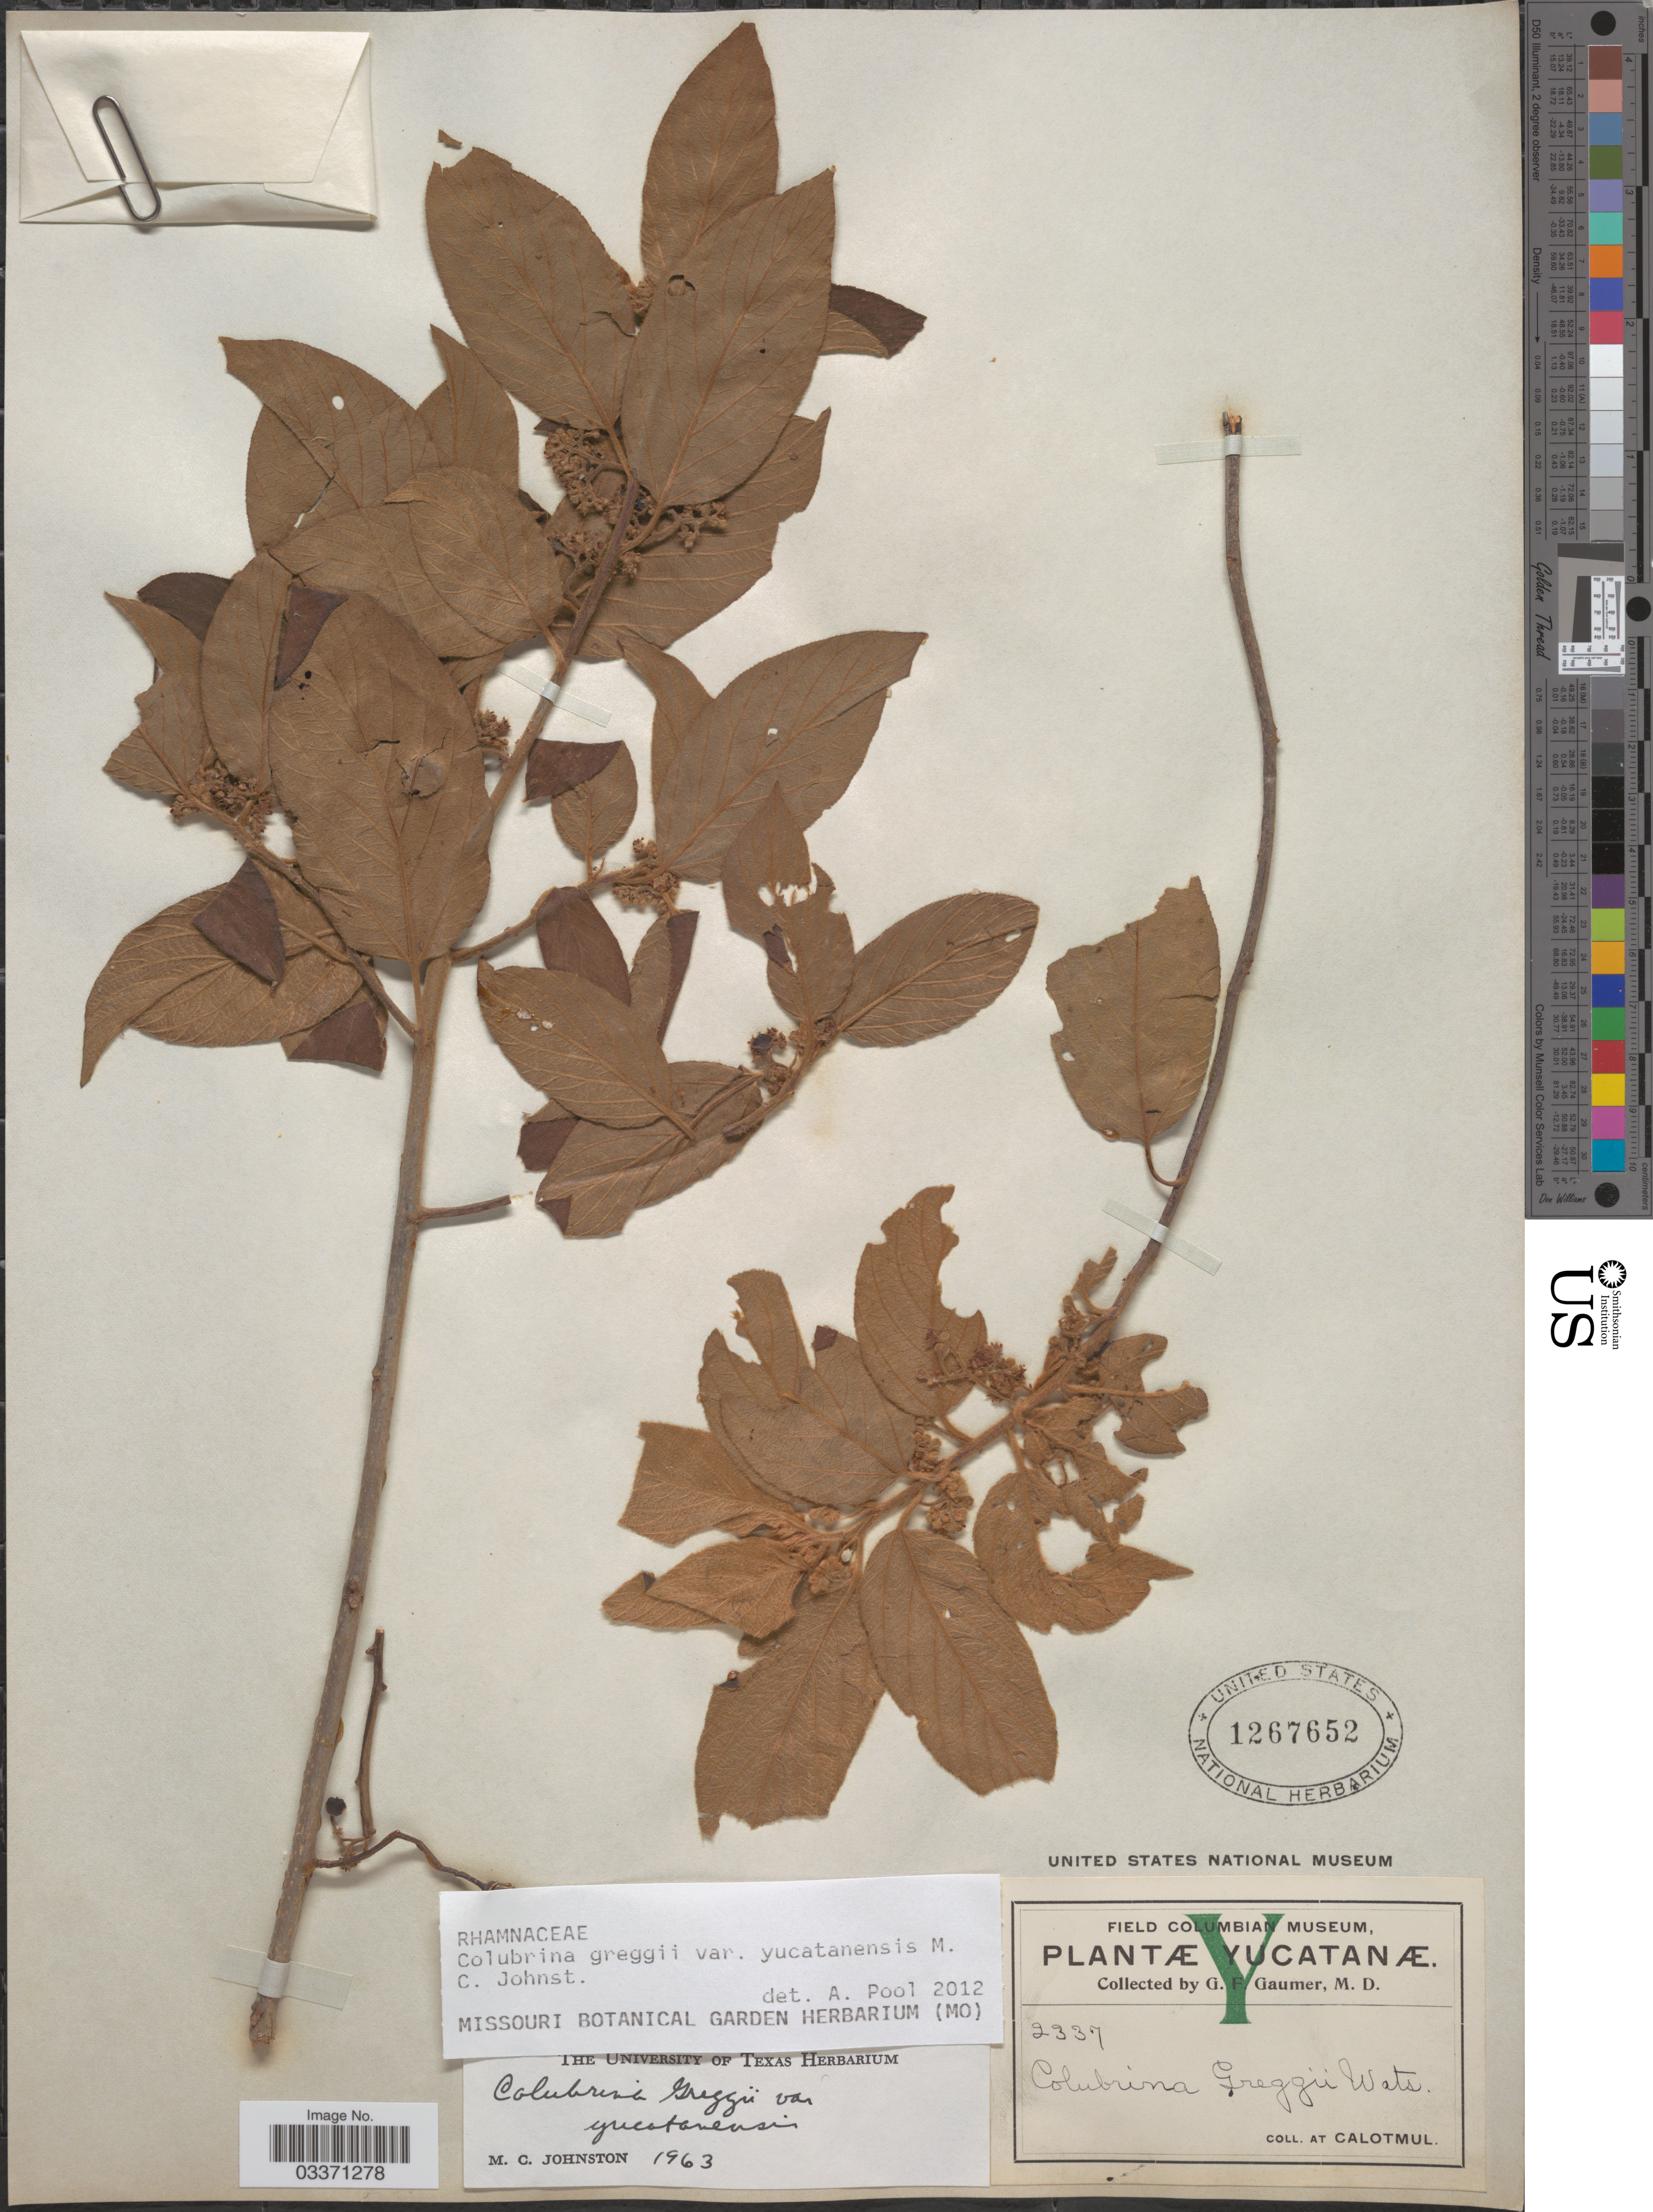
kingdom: Plantae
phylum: Tracheophyta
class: Magnoliopsida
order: Rosales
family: Rhamnaceae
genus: Colubrina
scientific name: Colubrina greggii var. yucatanensis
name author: M.C. Johnst.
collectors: G. F. Gaumer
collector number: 2337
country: Mexico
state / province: Yucatán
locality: Yucatanæ, at Calotmul.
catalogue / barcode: US 1267652